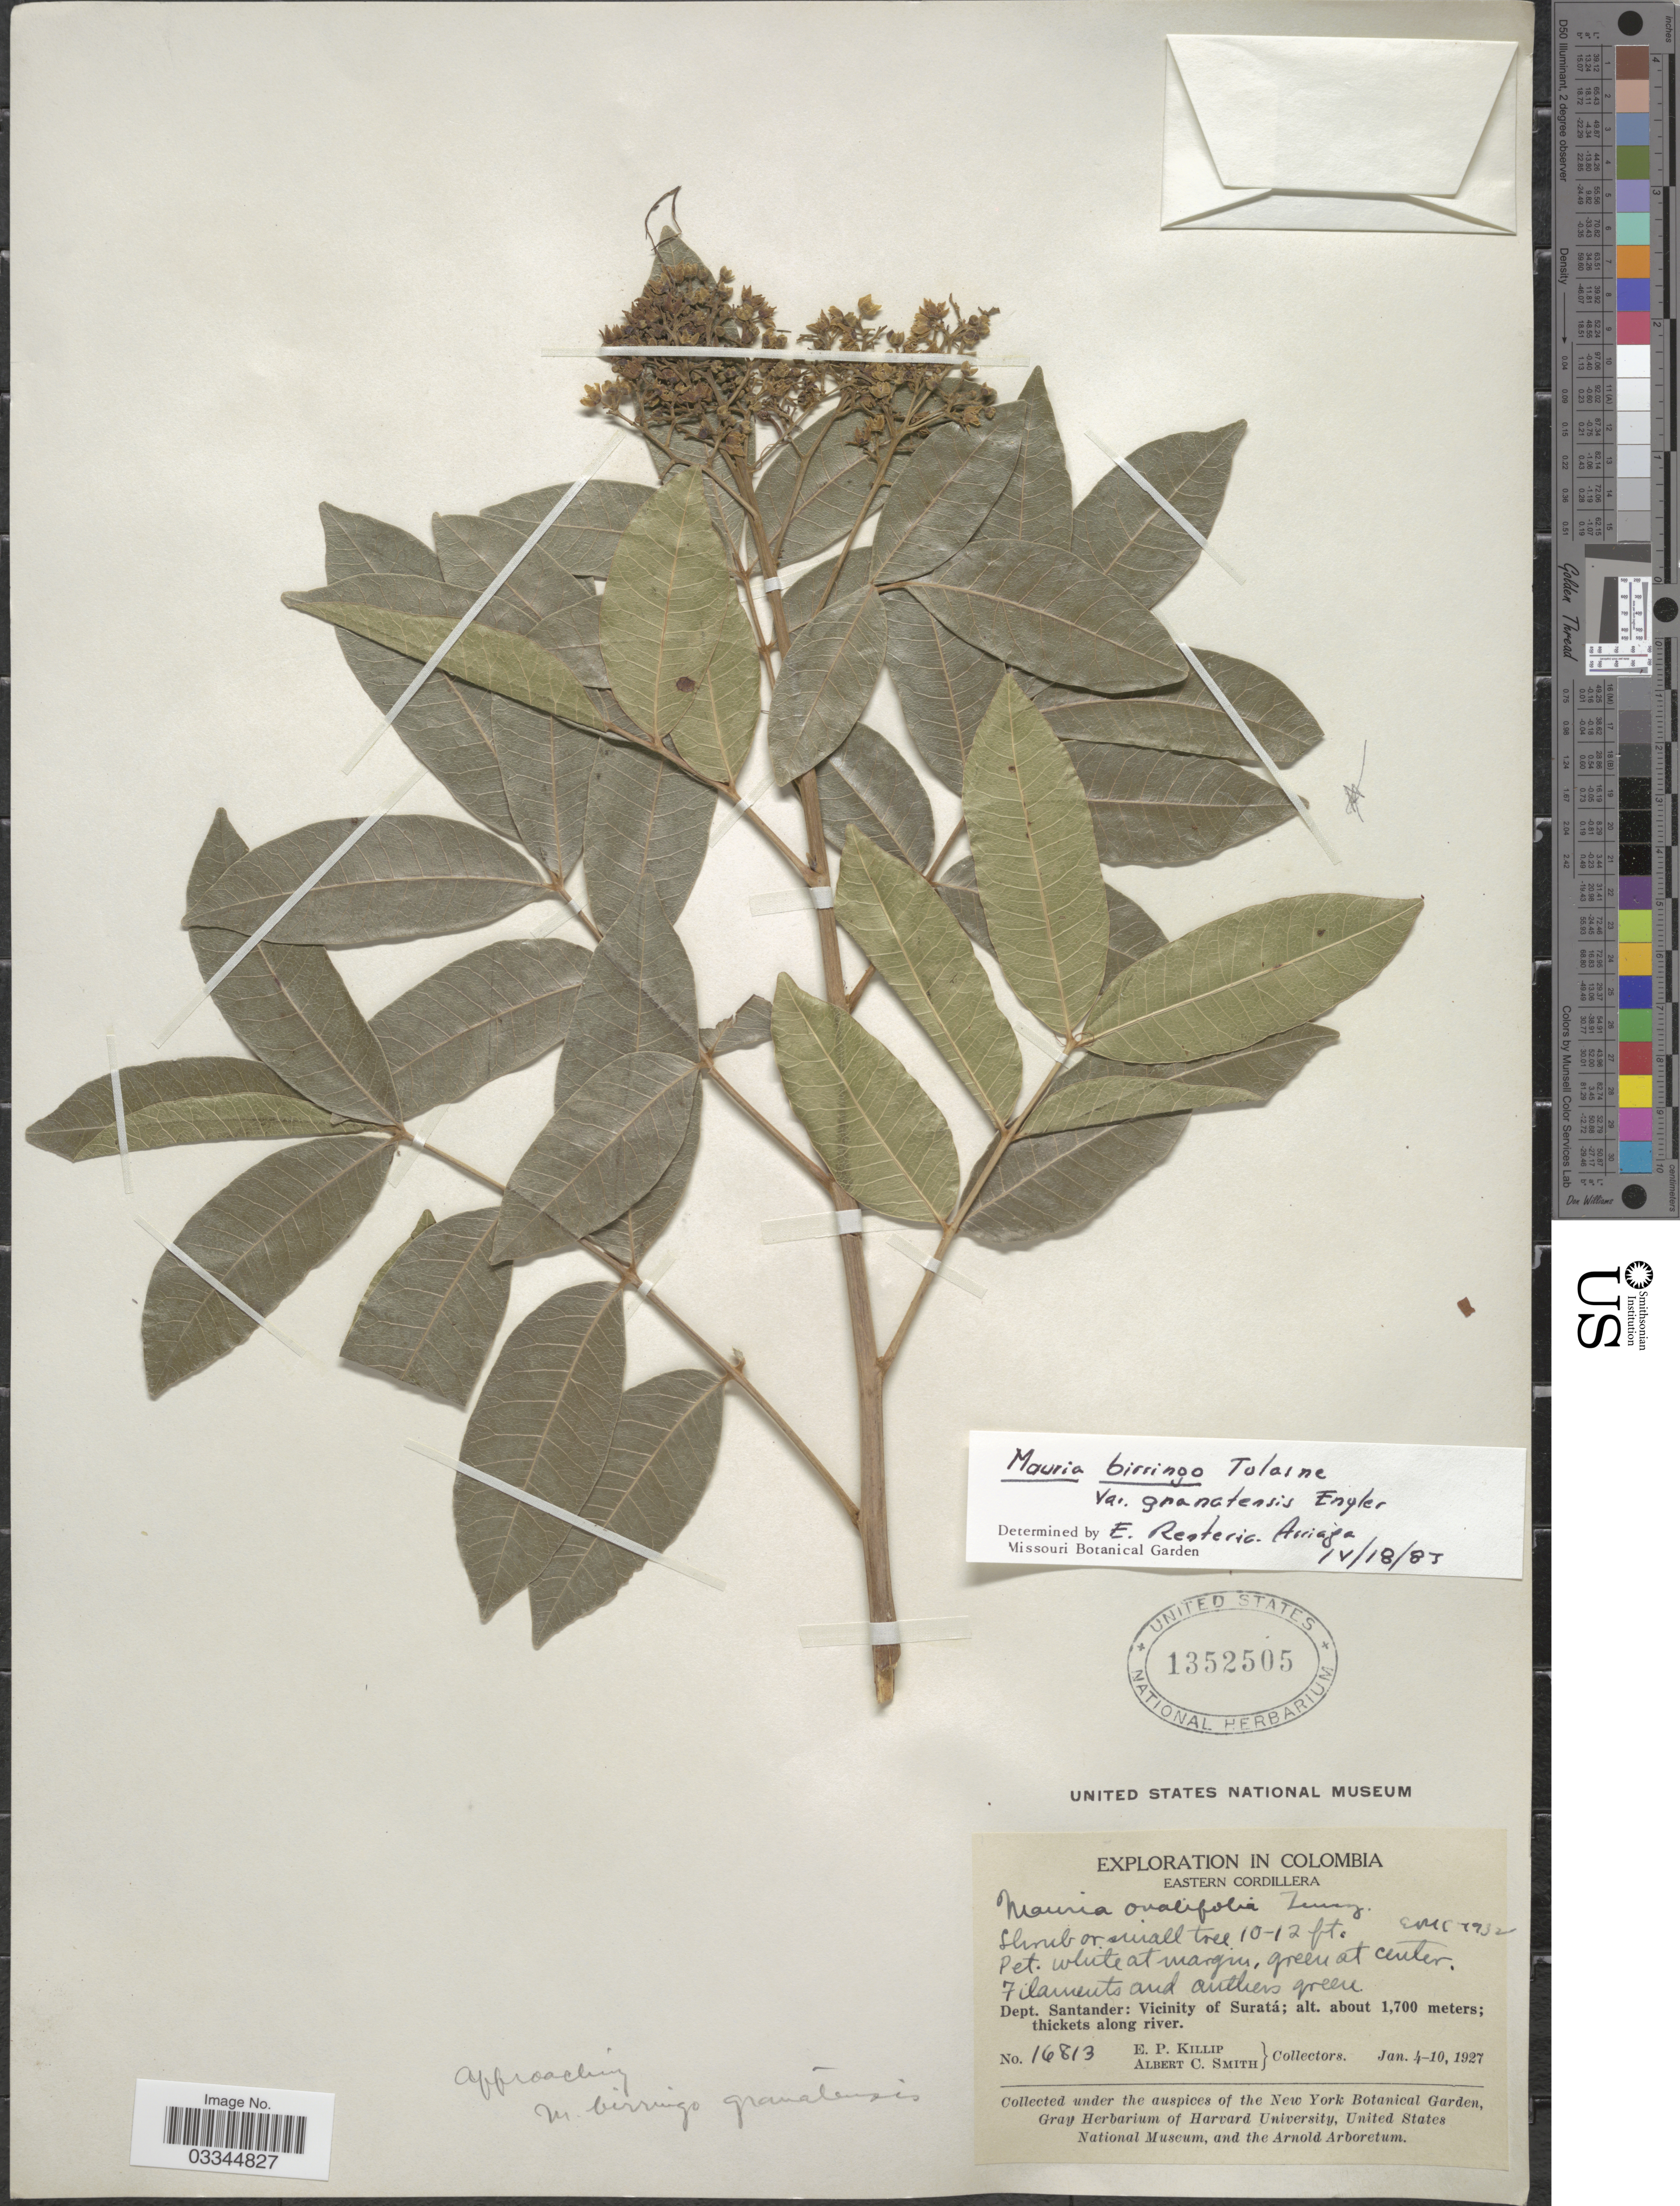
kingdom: Plantae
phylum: Tracheophyta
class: Magnoliopsida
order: Sapindales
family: Anacardiaceae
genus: Mauria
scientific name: Mauria biringo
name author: Tul.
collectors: E. P. Killip & A. C. Smith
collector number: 16813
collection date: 1927-01-04/1927-01-10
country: Colombia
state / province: Santander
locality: Eastern Cordillera, Dept. Santander: Vicinity of Suratá.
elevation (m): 1700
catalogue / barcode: US 1352505